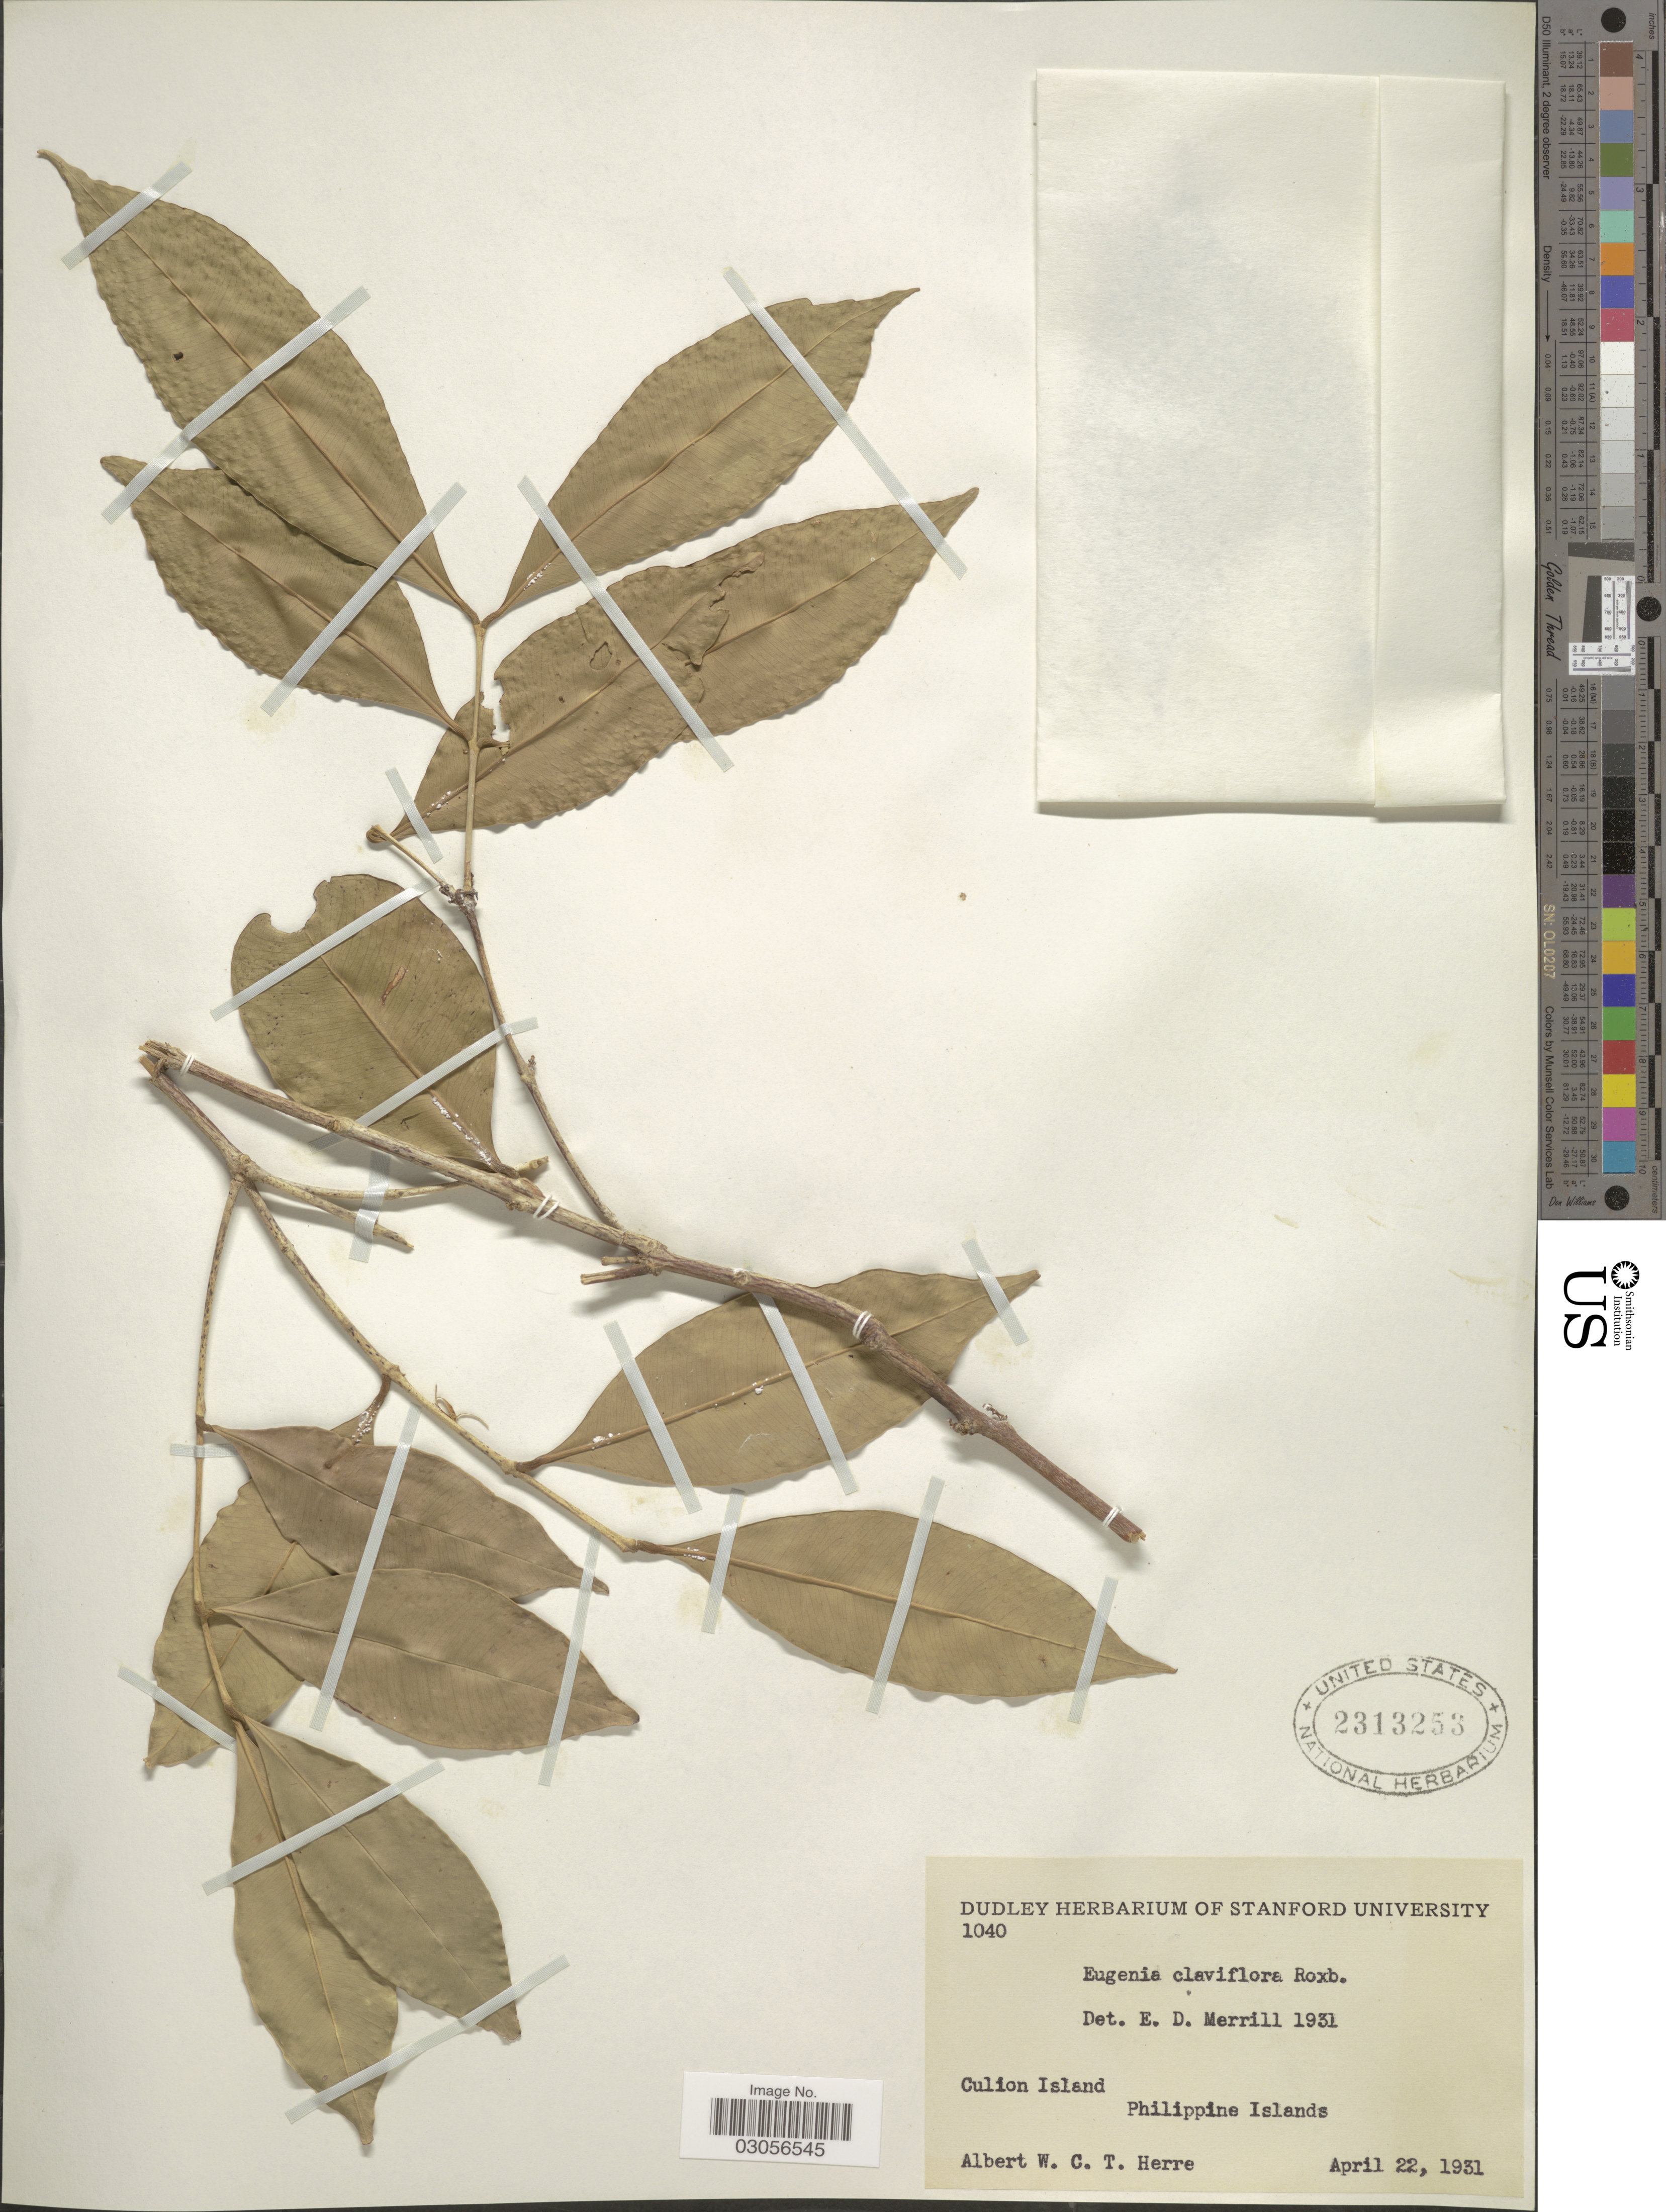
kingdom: Plantae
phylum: Tracheophyta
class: Magnoliopsida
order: Myrtales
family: Myrtaceae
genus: Syzygium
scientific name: Syzygium claviflorum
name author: (Roxb.) Wall. ex Steud.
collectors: A. W. Herre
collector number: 1040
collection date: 1931-04-22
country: Philippines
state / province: Mimaropa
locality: Culion Island, Philippine Islands.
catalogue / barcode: US 2313253